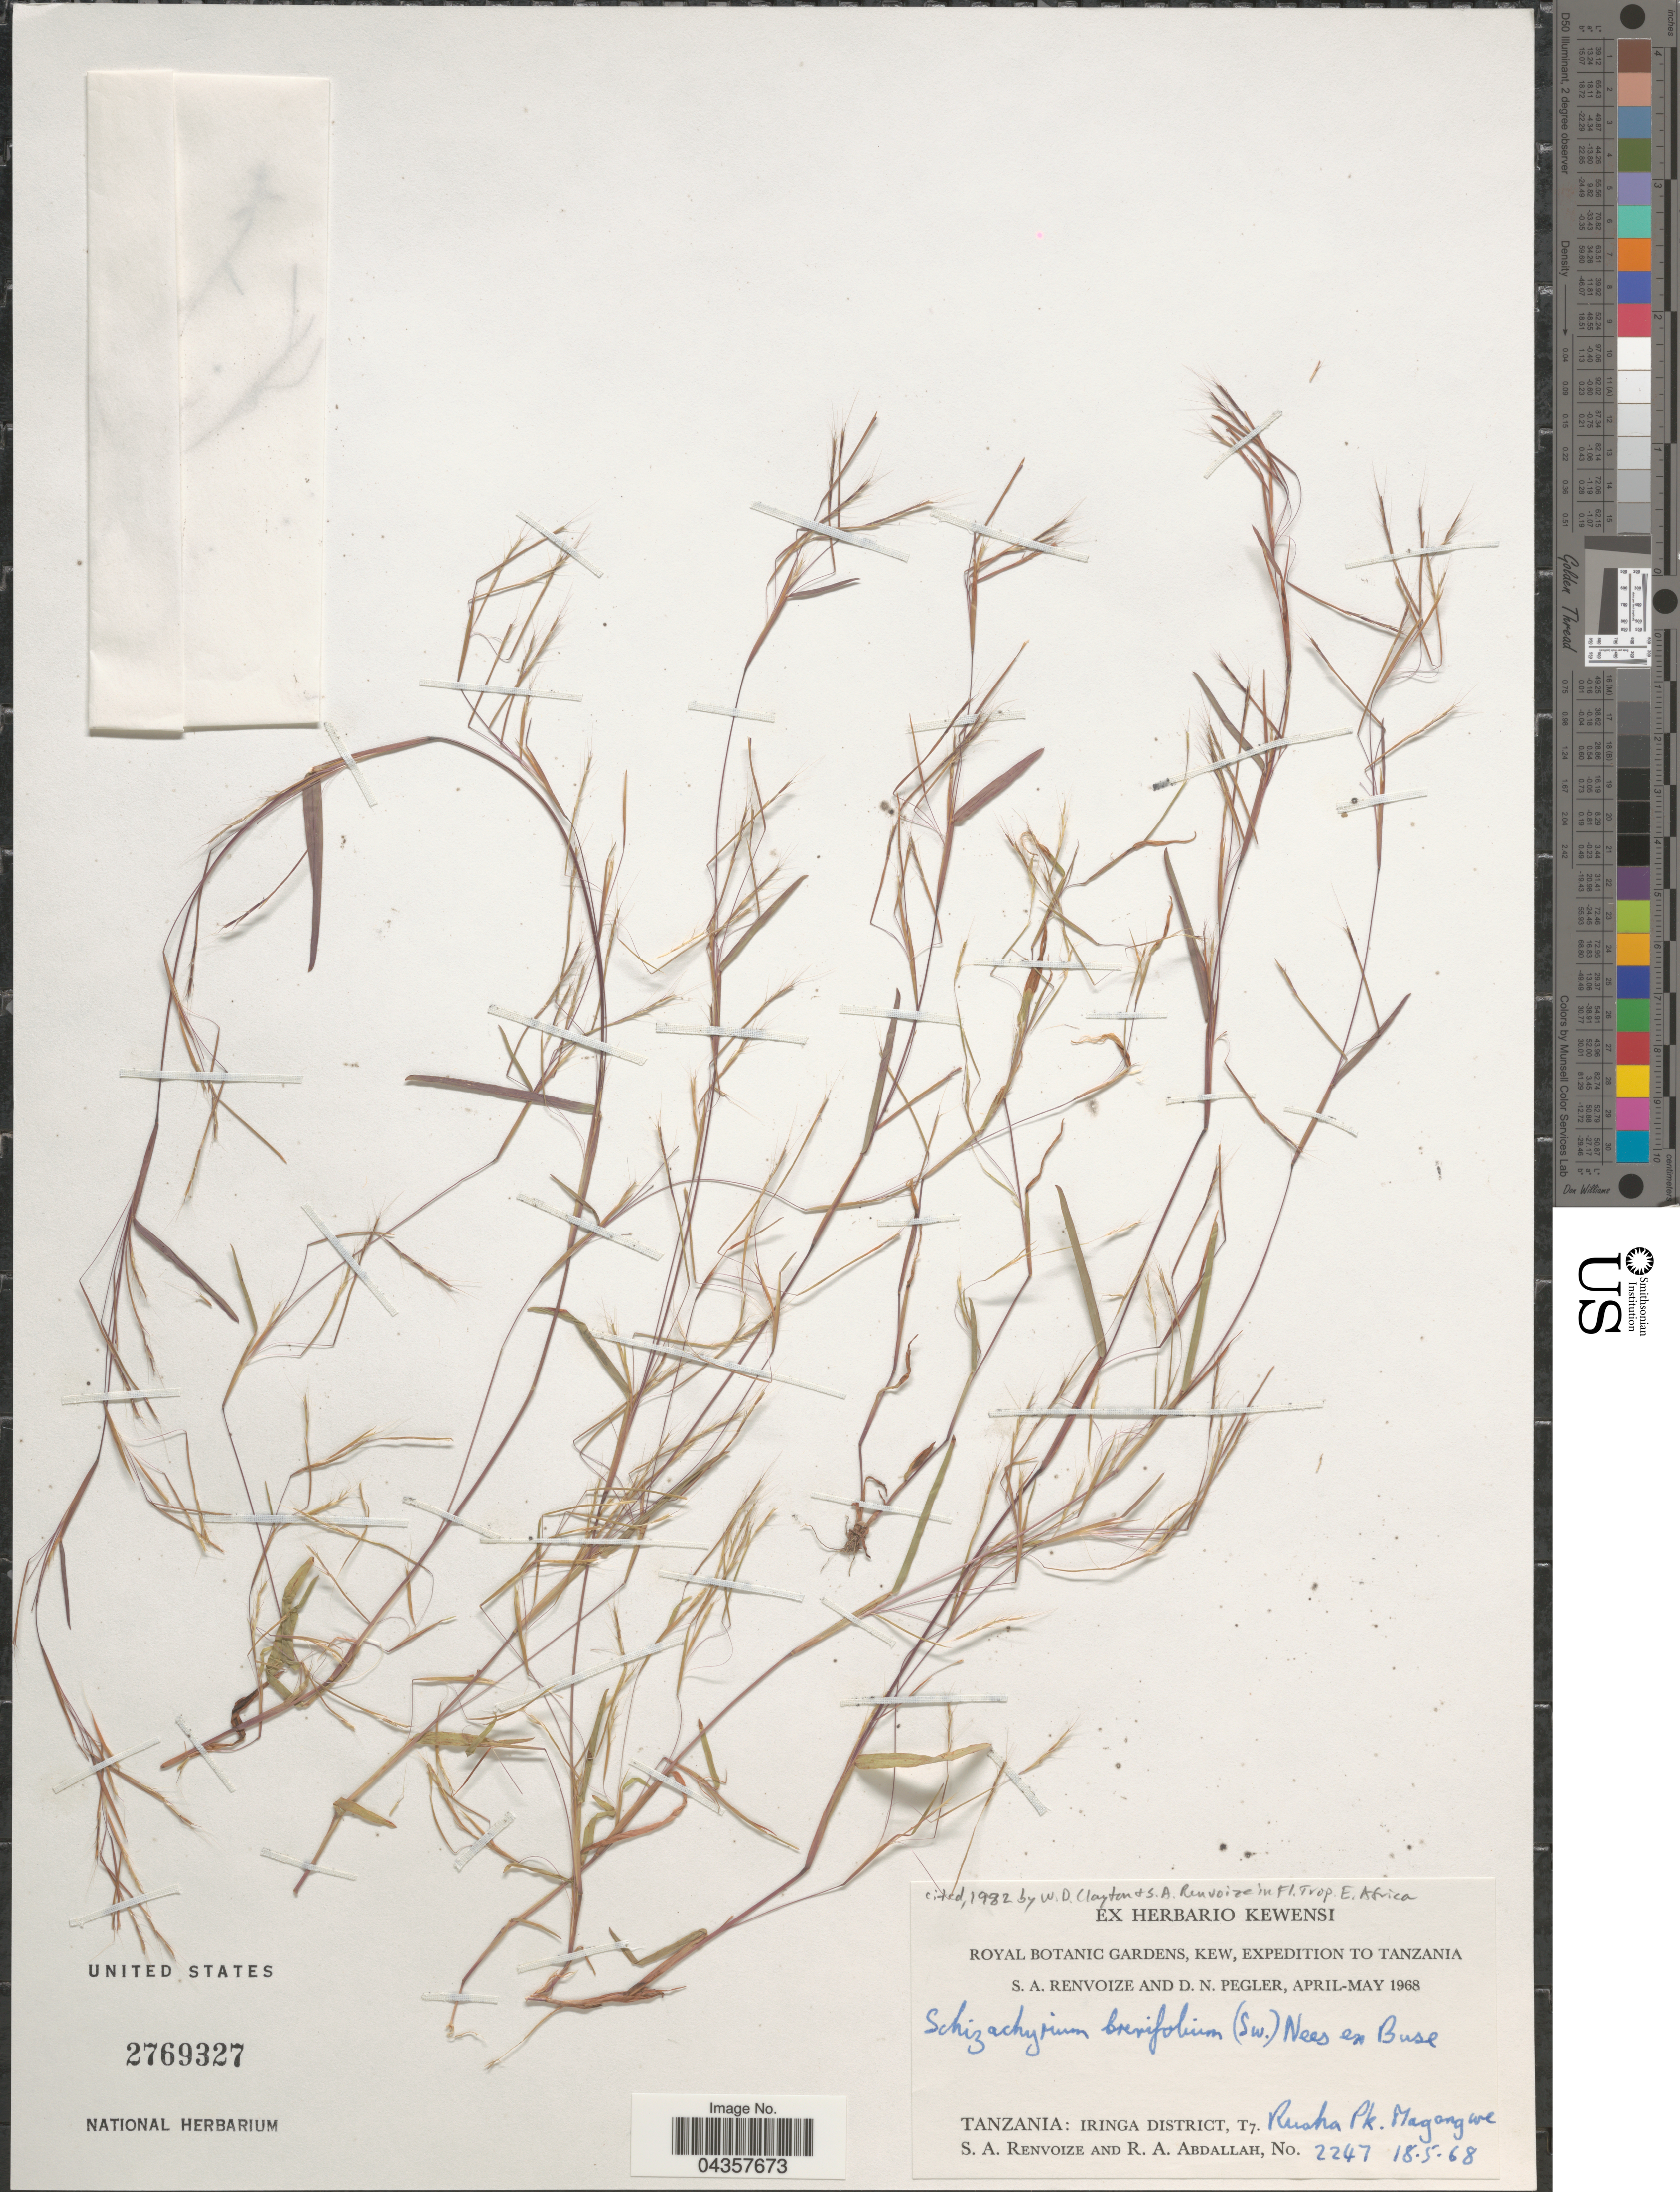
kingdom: Plantae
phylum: Tracheophyta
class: Liliopsida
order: Poales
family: Poaceae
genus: Schizachyrium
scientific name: Schizachyrium brevifolium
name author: (Sw.) Nees ex Büse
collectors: S. A. Renvoize & R. Abdallah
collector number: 2247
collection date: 1968-05-18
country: Tanzania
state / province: Iringa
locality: Royal Botanic Gardens, Kew, Expedition To Tanzania. Tanzania: Iringa District, T7. Rusha Pk. Magongwe.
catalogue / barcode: US 2769327